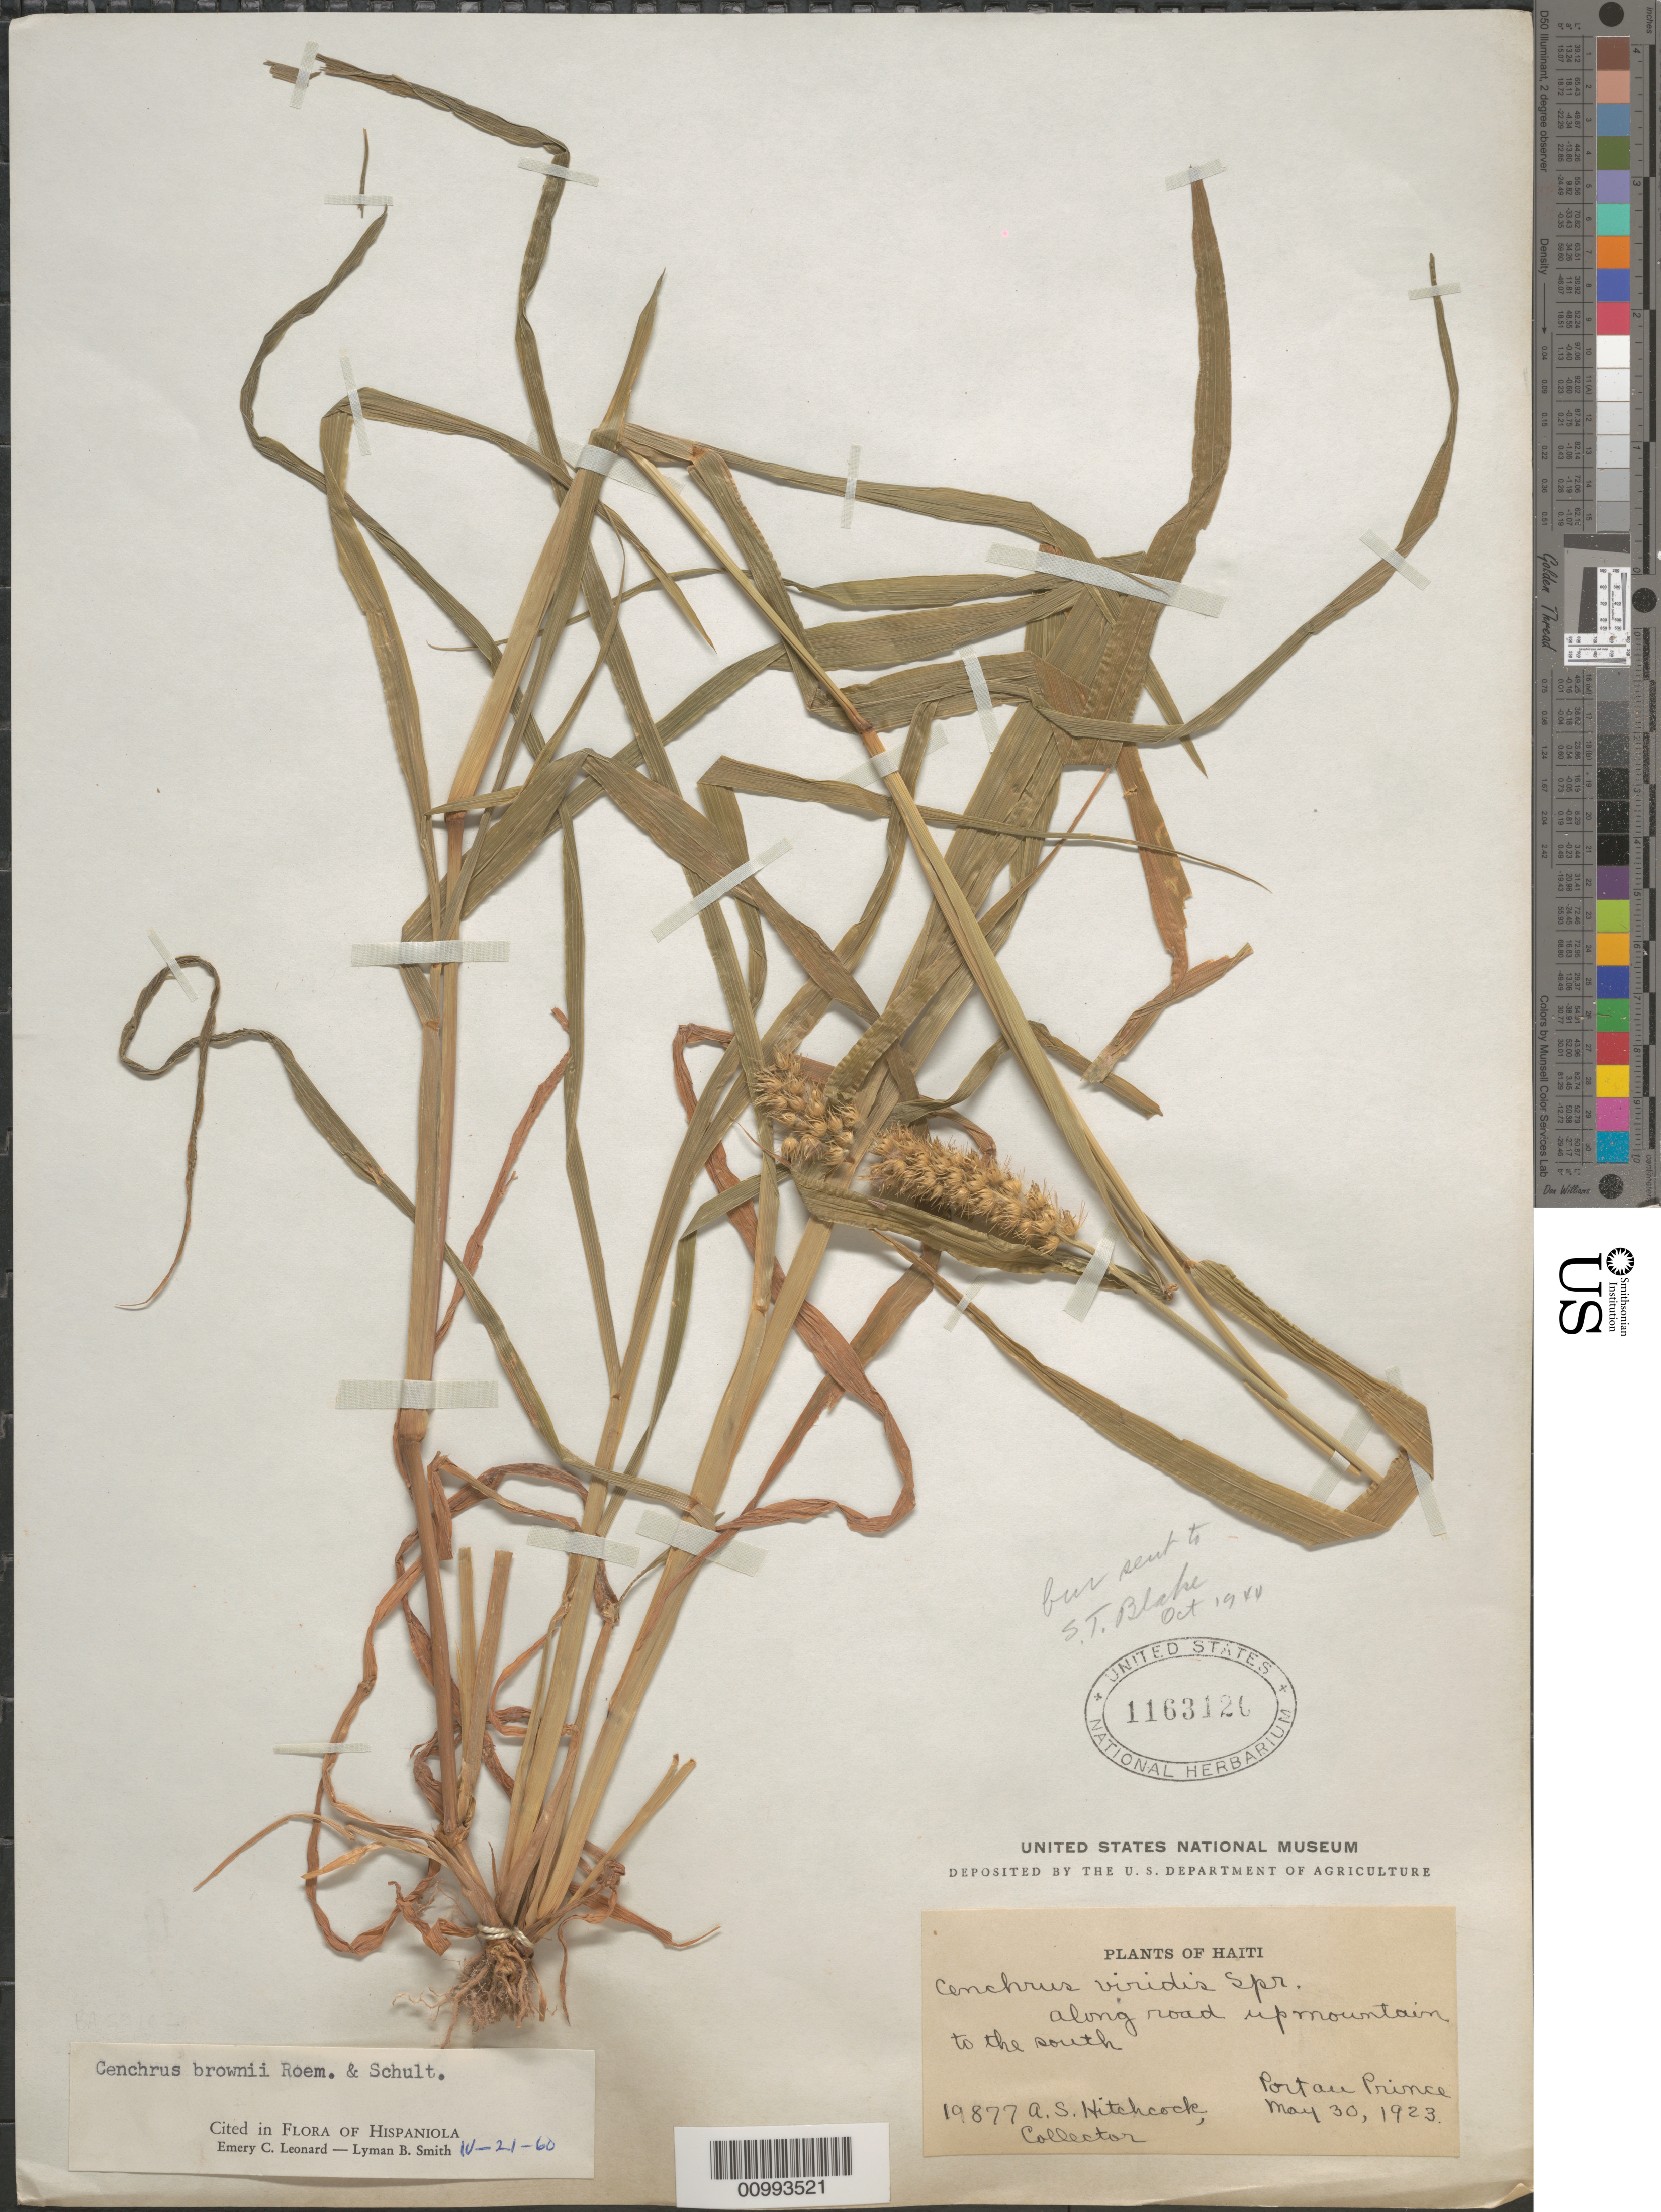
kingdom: Plantae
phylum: Tracheophyta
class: Liliopsida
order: Poales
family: Poaceae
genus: Cenchrus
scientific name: Cenchrus brownii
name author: Roem. & Schult.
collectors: A. S. Hitchcock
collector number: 19877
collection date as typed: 30 May 1923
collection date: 1923-05-30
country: Haiti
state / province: Óuest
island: Hispaniola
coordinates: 0 N, 0 E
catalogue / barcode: US 1163126